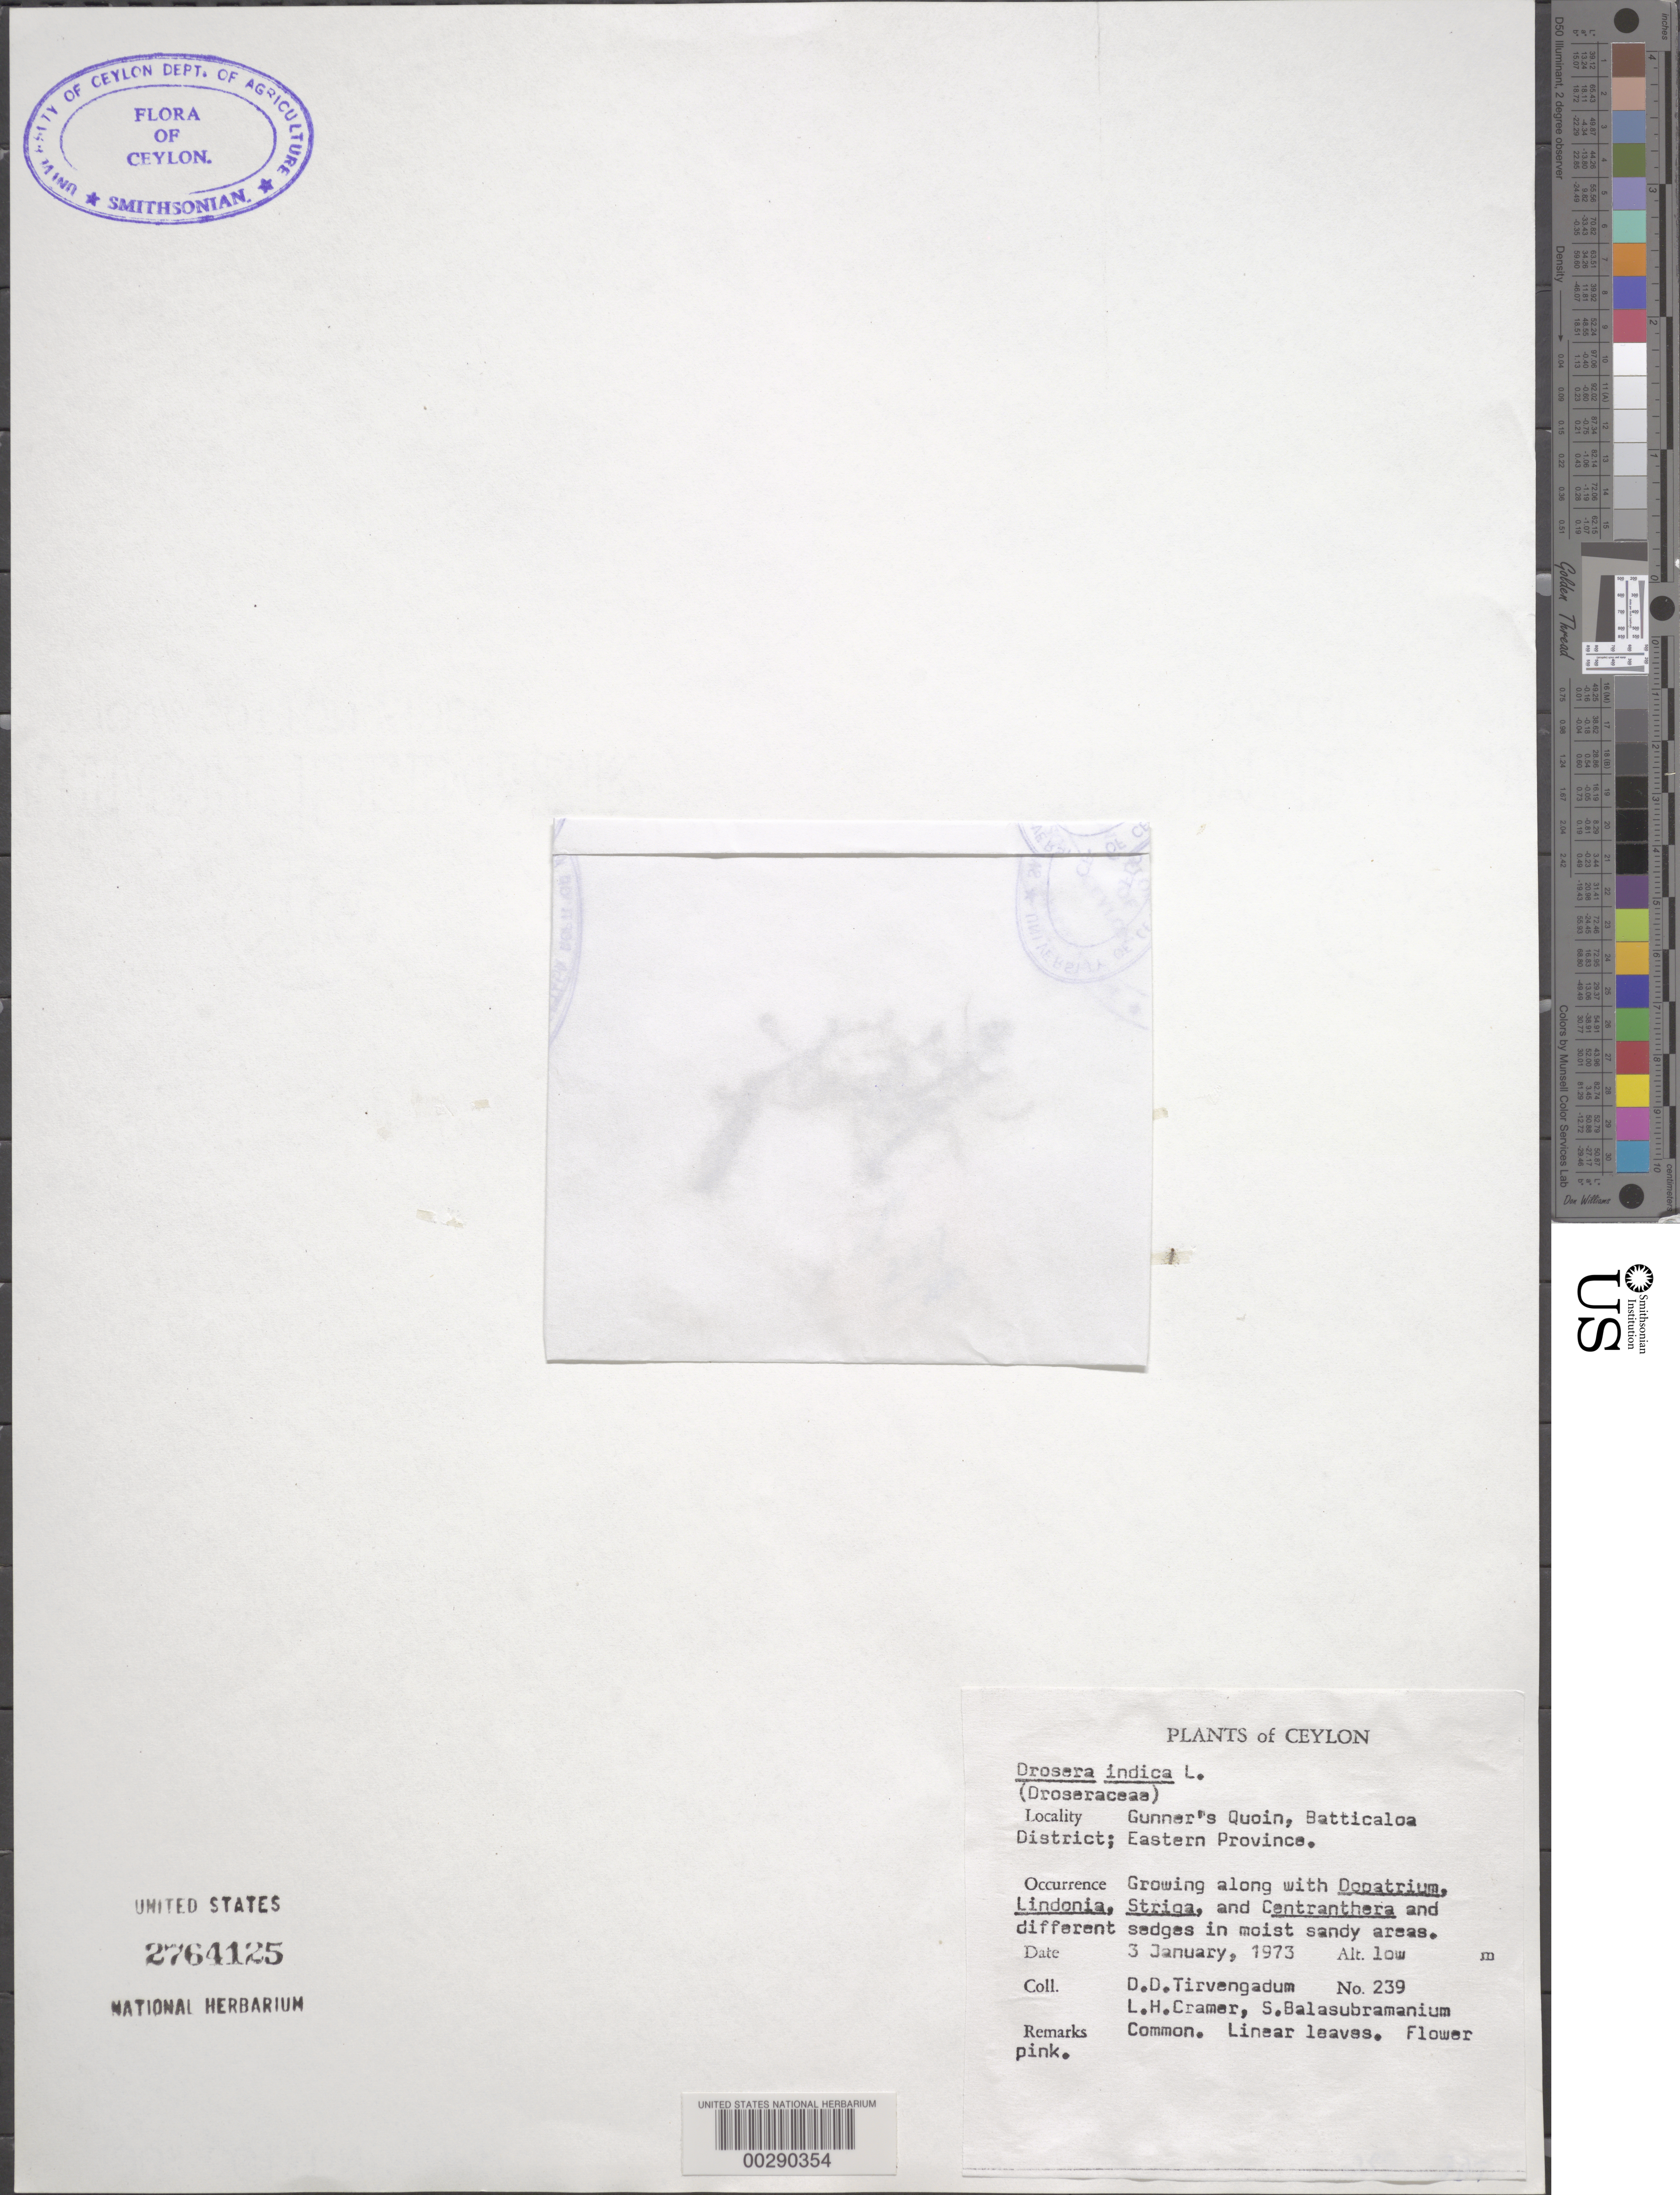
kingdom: Plantae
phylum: Tracheophyta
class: Magnoliopsida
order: Caryophyllales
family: Droseraceae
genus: Drosera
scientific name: Drosera indica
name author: L.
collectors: D. Tirvengadum, L. H. Cramer & S. Balasubramaniam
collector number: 239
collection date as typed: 03 Jan 1973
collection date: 1973-01-03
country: Sri Lanka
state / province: Eastern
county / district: Batticaloa Dist.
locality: Gunner's quoin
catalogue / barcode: US 2764125